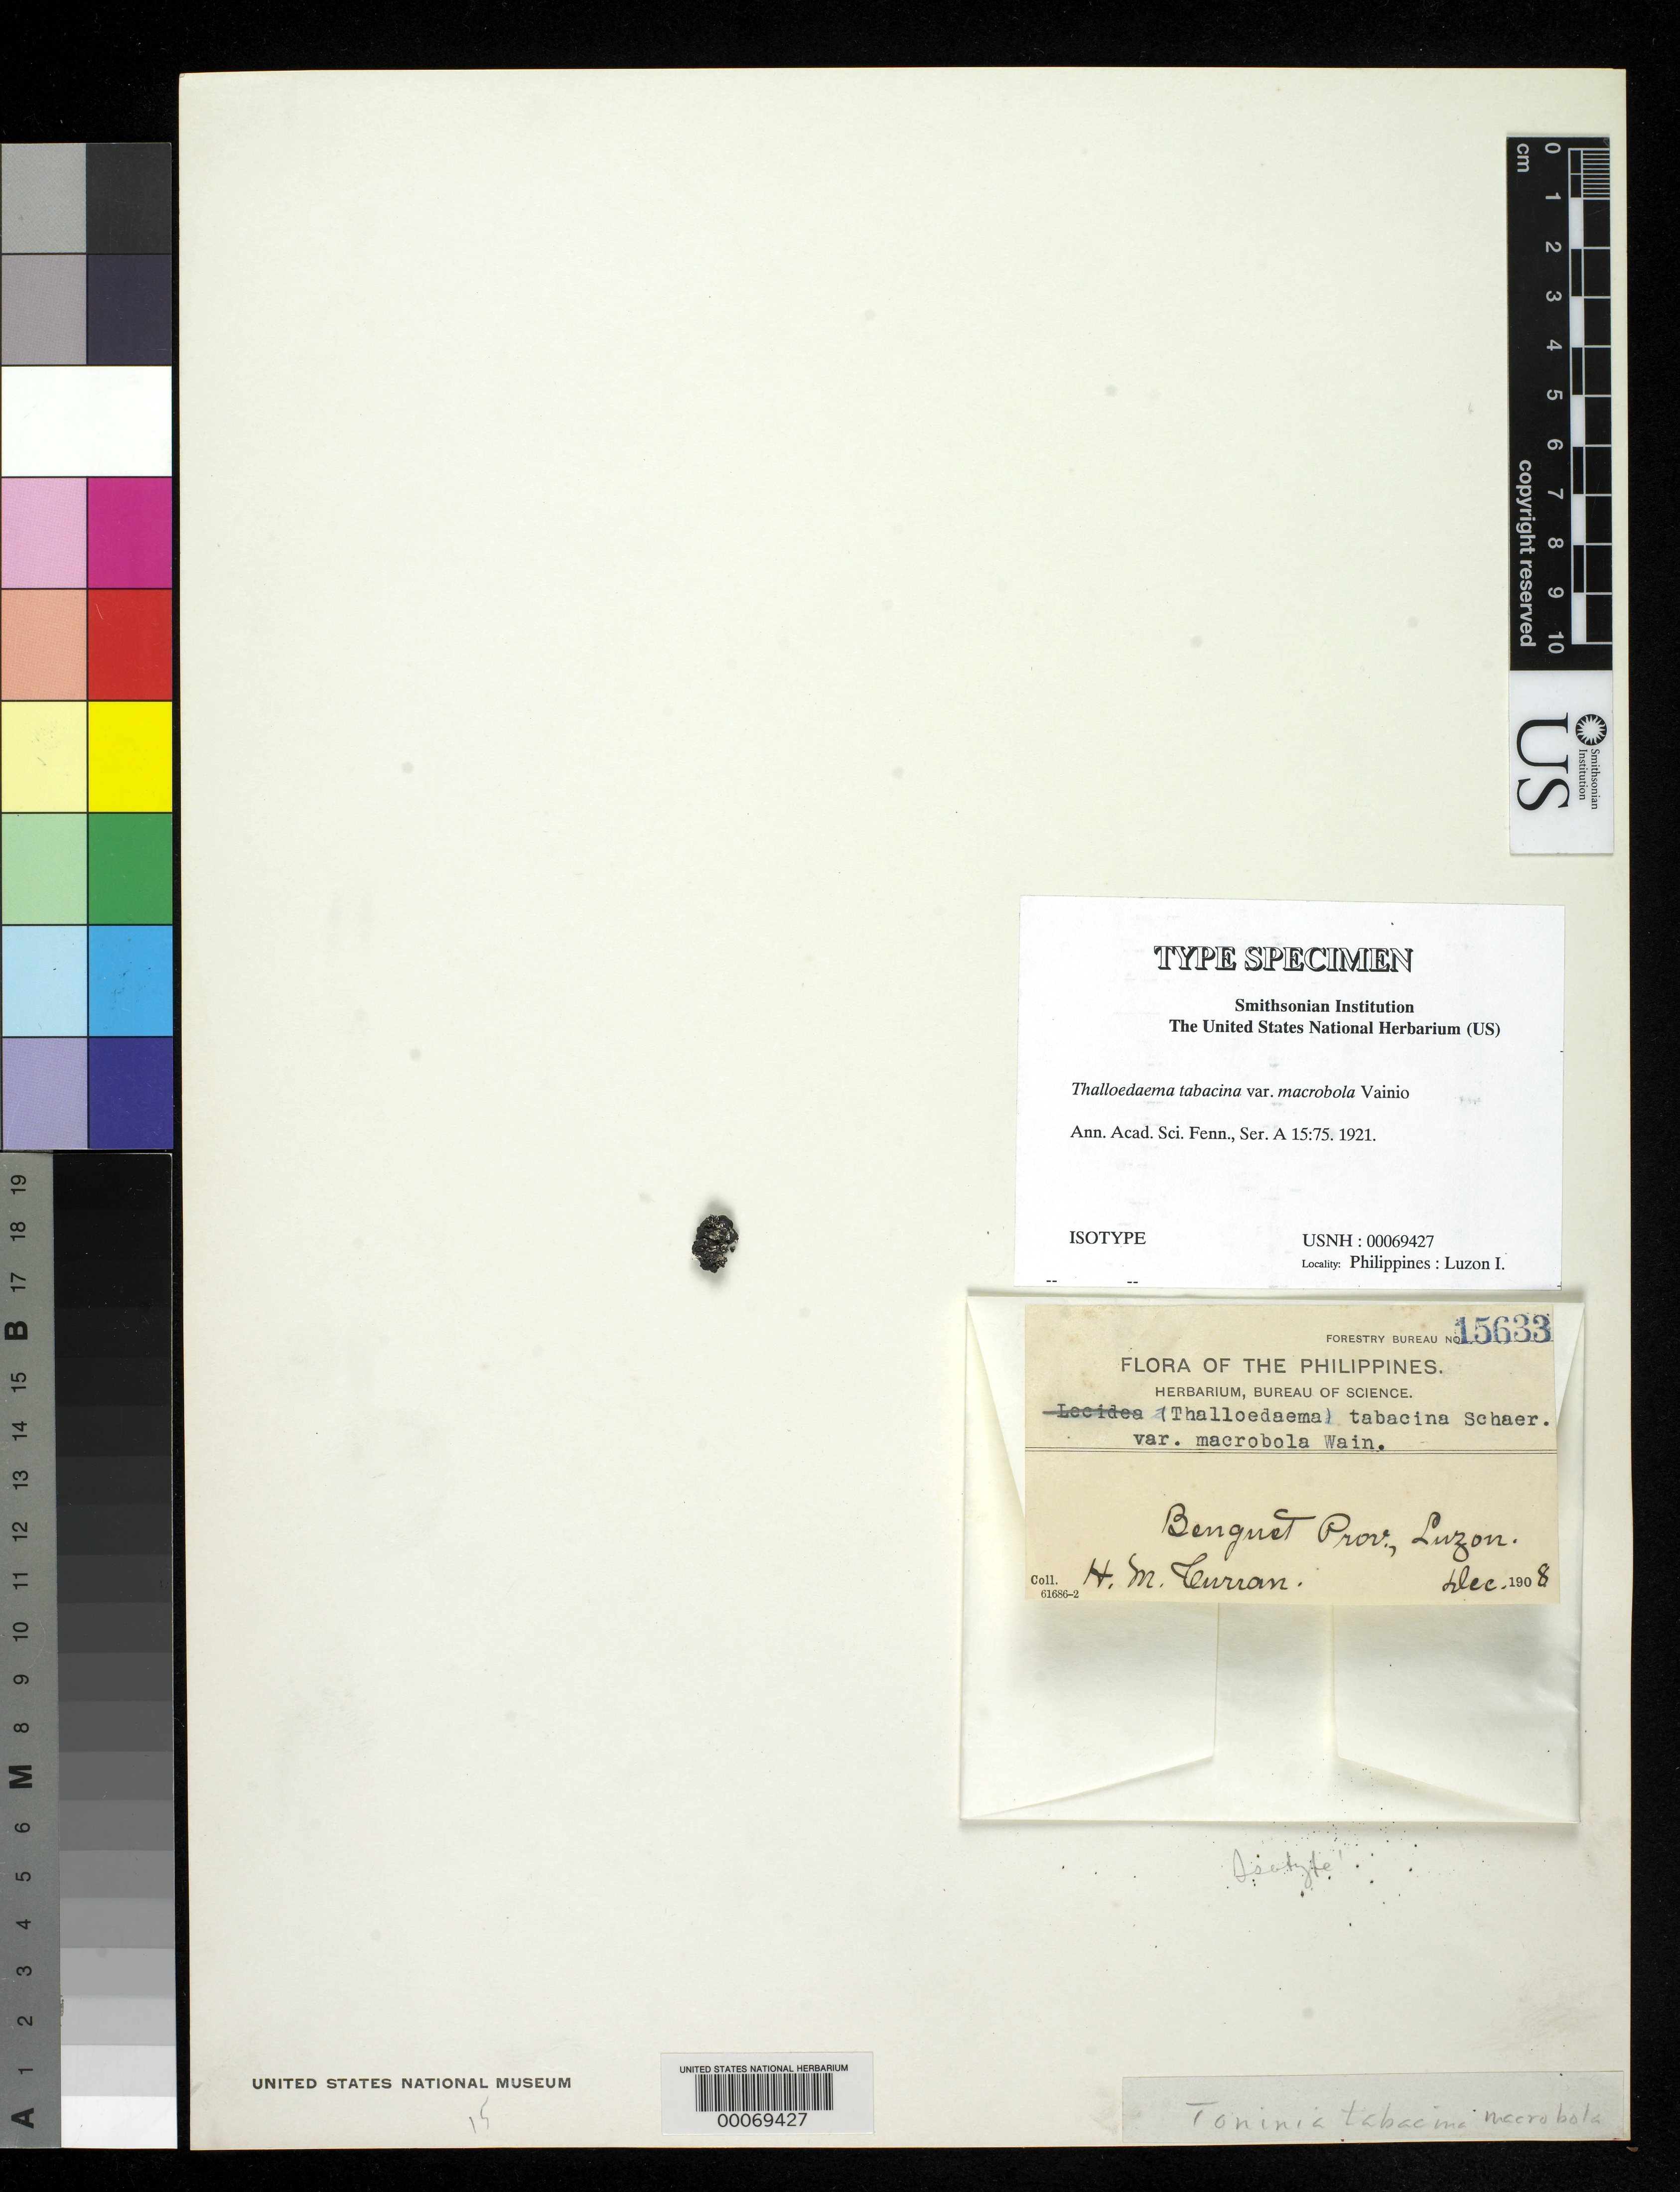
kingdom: Fungi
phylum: Ascomycota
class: Lecanoromycetes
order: Lecanorales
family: Ramalinaceae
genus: Thalloidima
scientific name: Thalloidima tabacinum var. macrobola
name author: Vain.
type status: Isotype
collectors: H. M. Curran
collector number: Bur. Sci. 15633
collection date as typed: Dec 1908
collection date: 1908-12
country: Philippines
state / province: Cordillera (Administrative Region)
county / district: Benguet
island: Luzon